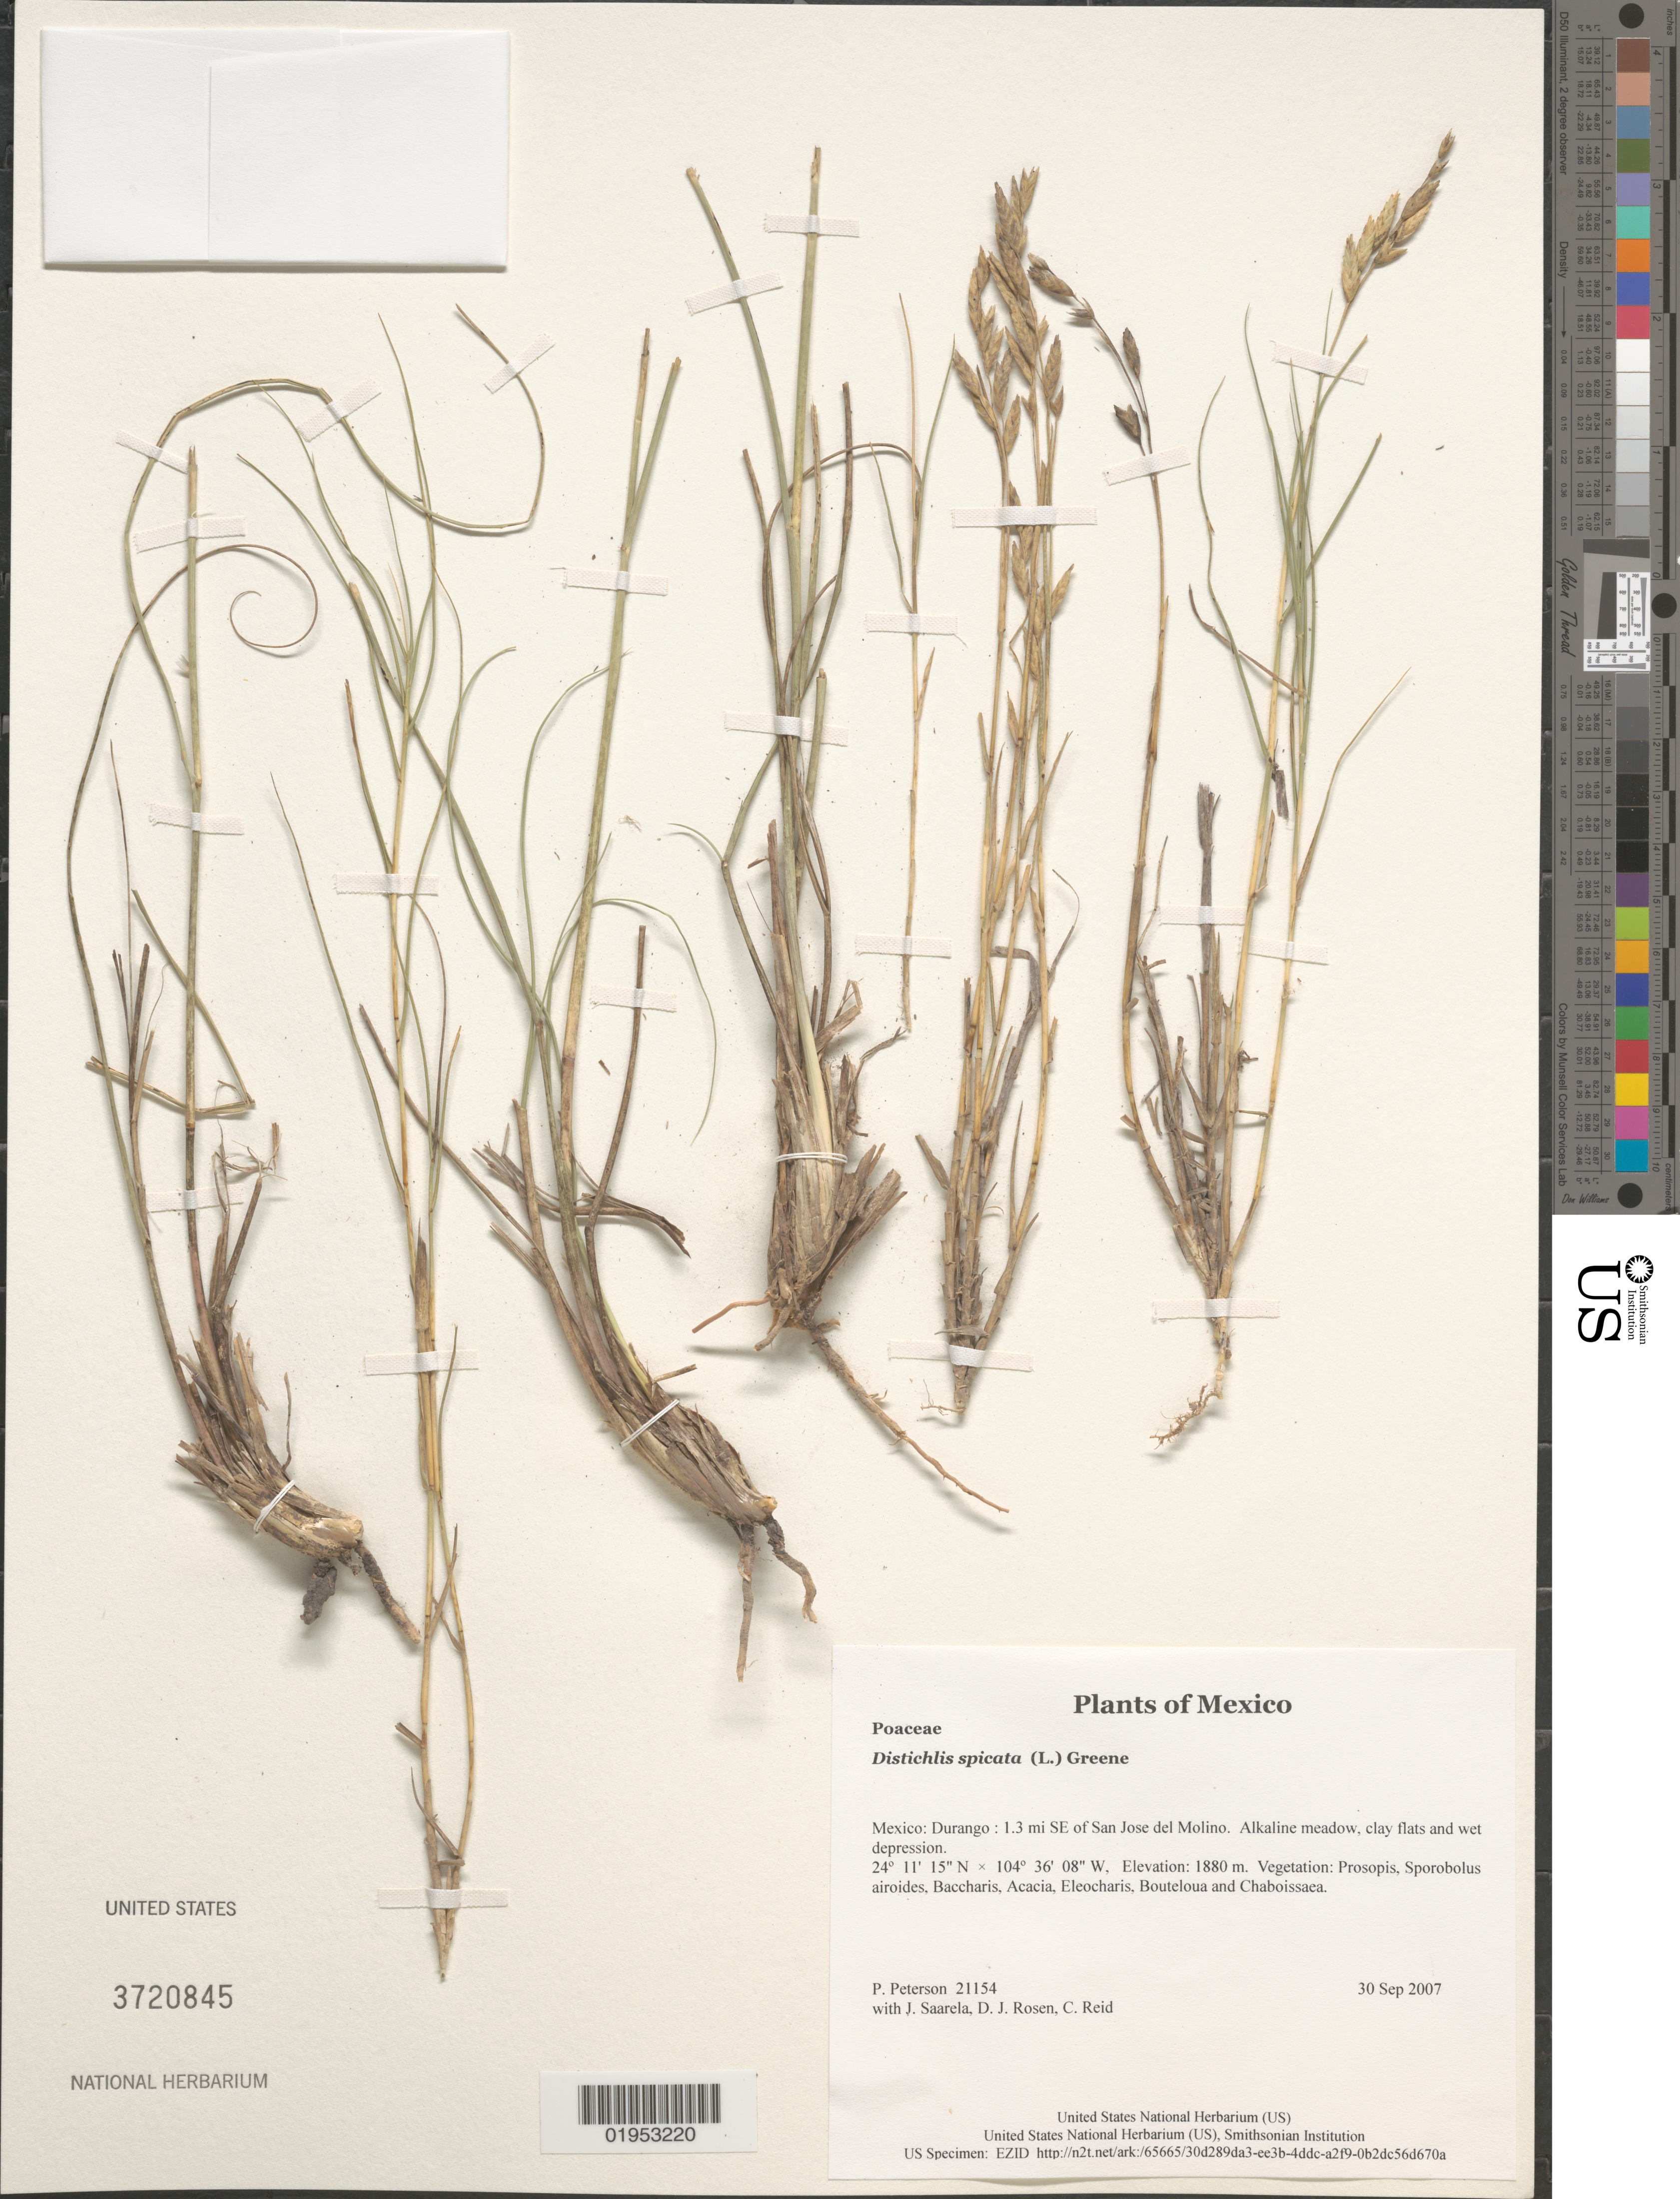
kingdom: Plantae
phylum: Tracheophyta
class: Liliopsida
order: Poales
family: Poaceae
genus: Distichlis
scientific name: Distichlis spicata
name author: (L.) Greene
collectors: P. M. Peterson, J. Saarela, D. J. Rosen & C. Reid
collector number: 21154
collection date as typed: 30 Sep 2007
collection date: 2007-09-30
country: Mexico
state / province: Durango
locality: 1.3 mi SE of San Jose del Molino. Alkaline meadow, clay flats and wet depression.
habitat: Vegetation: Prosopis, Sporobolus airoides, Baccharis, Acacia, Eleocharis, Bouteloua and Chaboissaea.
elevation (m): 1880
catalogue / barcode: US 3720845